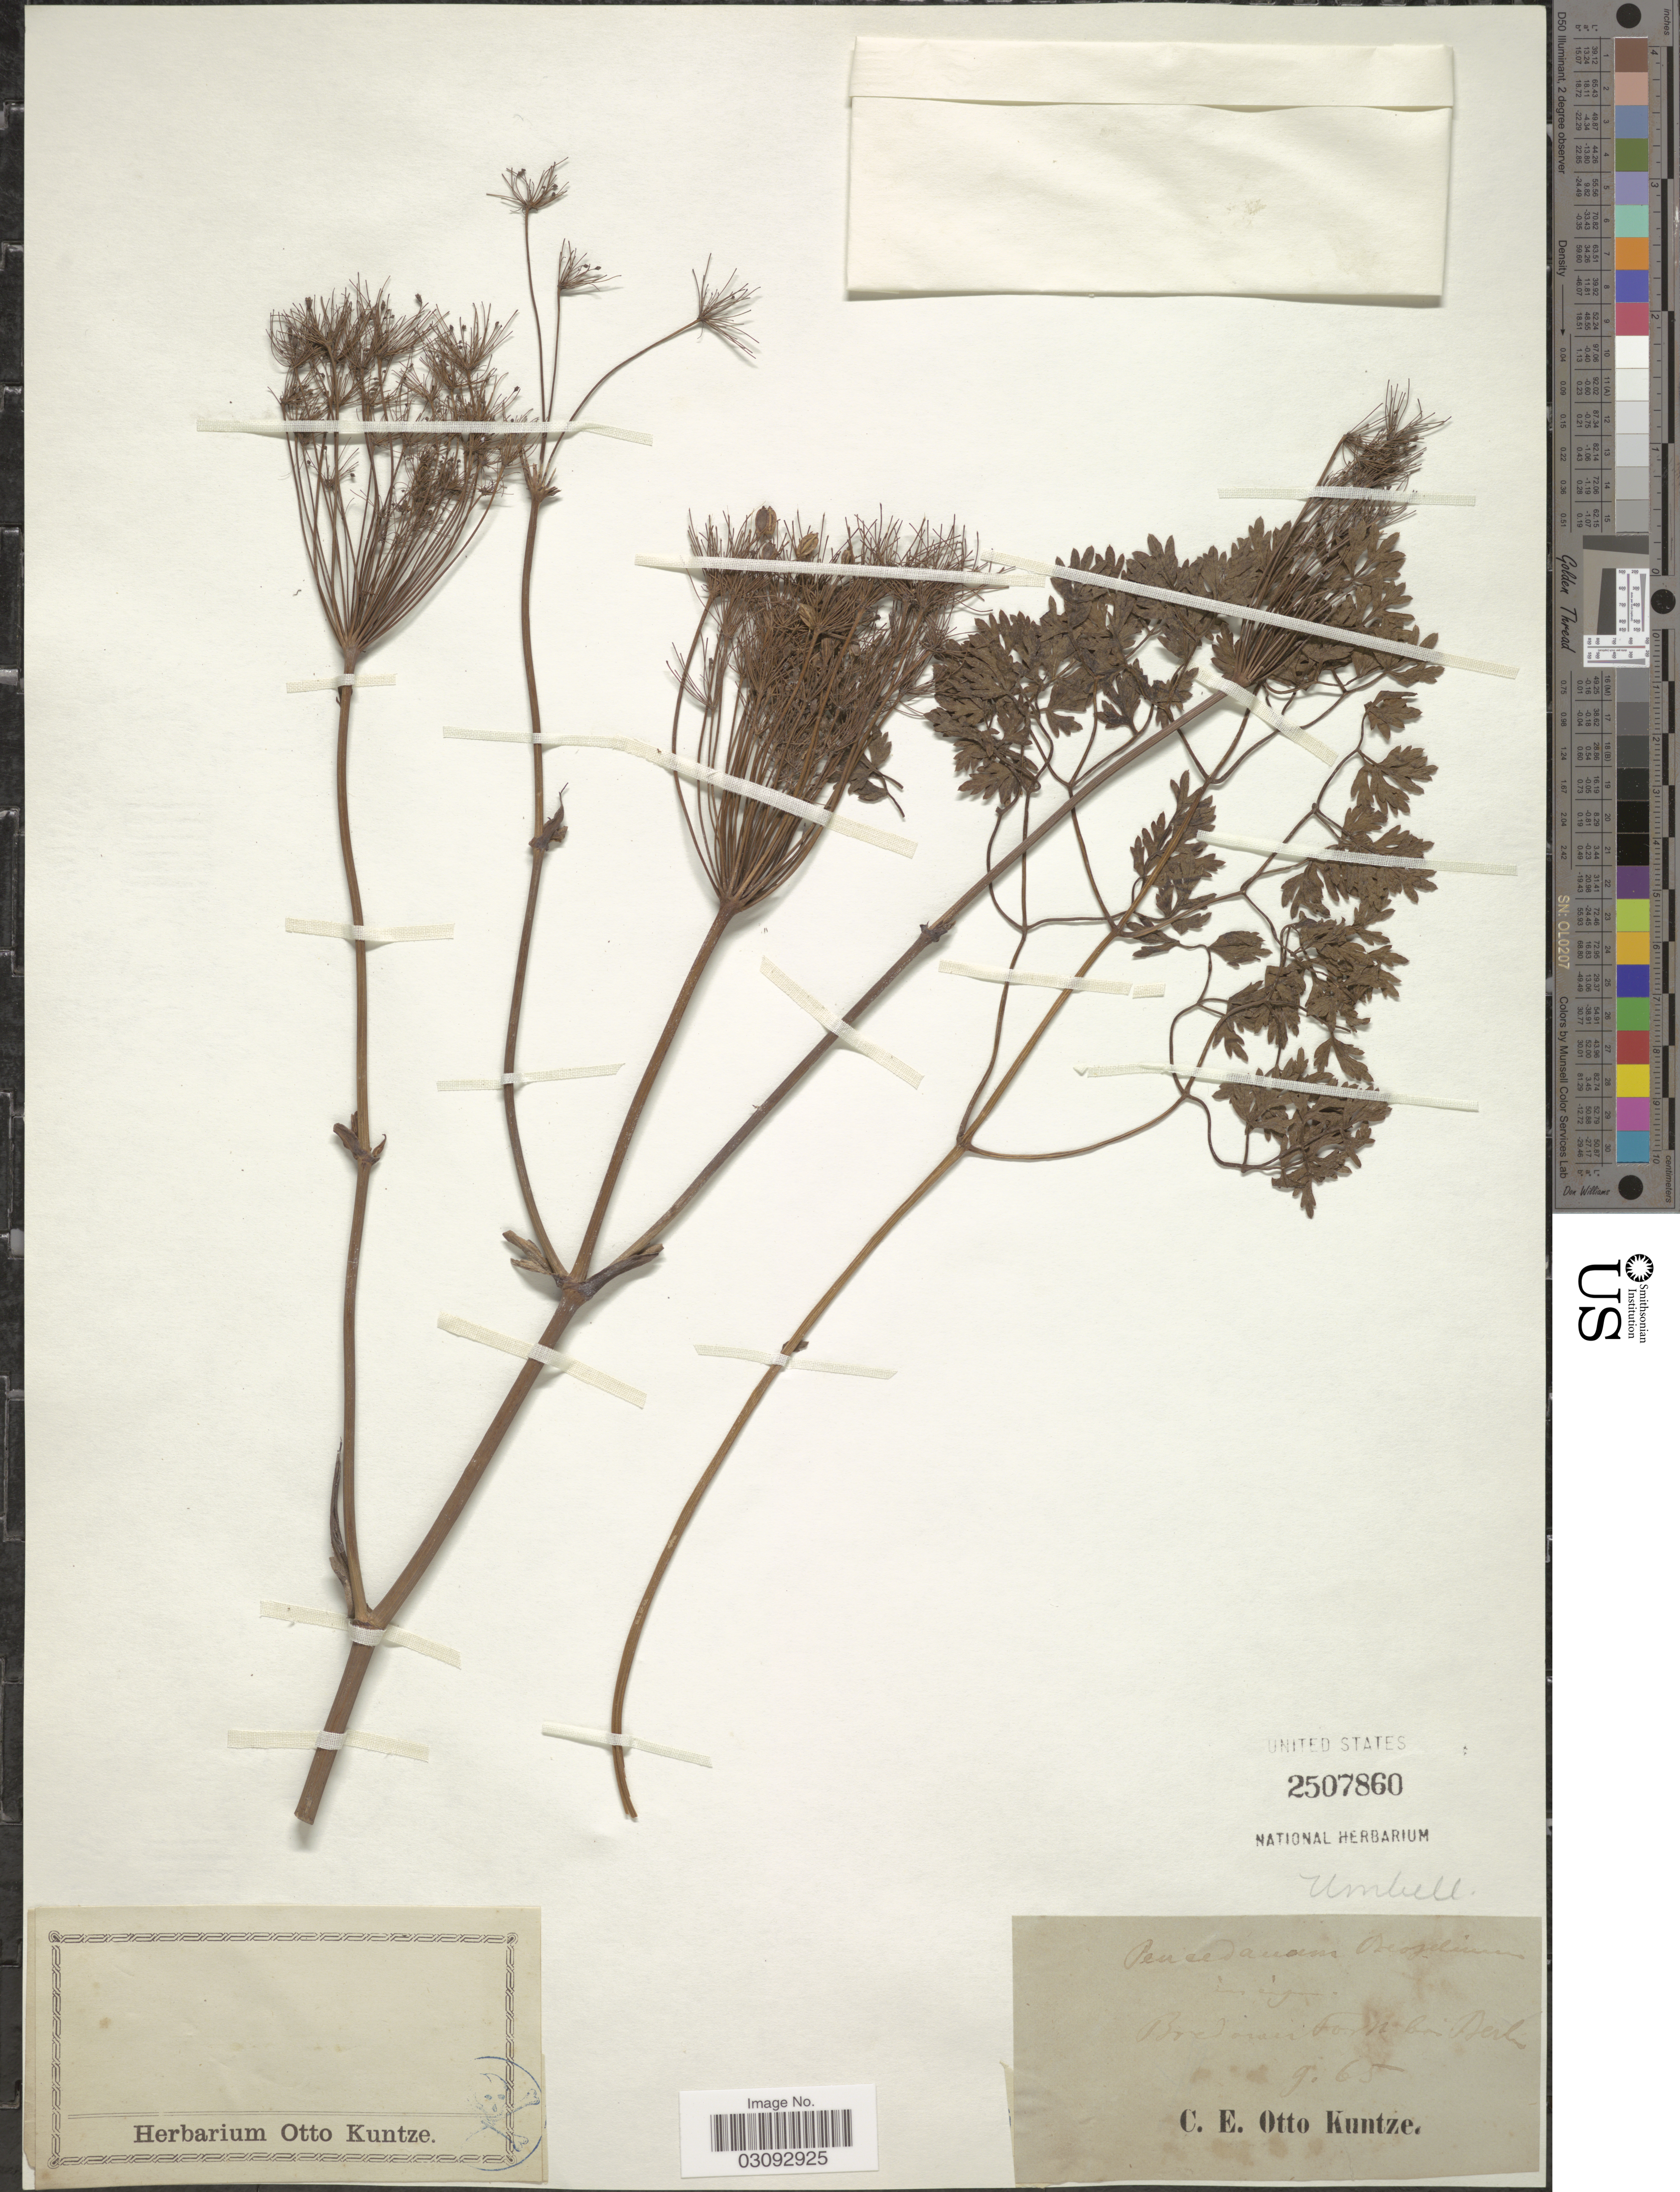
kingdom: Plantae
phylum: Tracheophyta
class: Magnoliopsida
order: Apiales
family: Apiaceae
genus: Peucedanum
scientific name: Peucedanum oreoselinum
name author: (L.) Moench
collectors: C.E.O. Kuntze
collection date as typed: Transcribed d/m/y: /9/65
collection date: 1865-09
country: Germany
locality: Bredesau Fort bei Berlin [interpreted].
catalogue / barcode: US 2507860